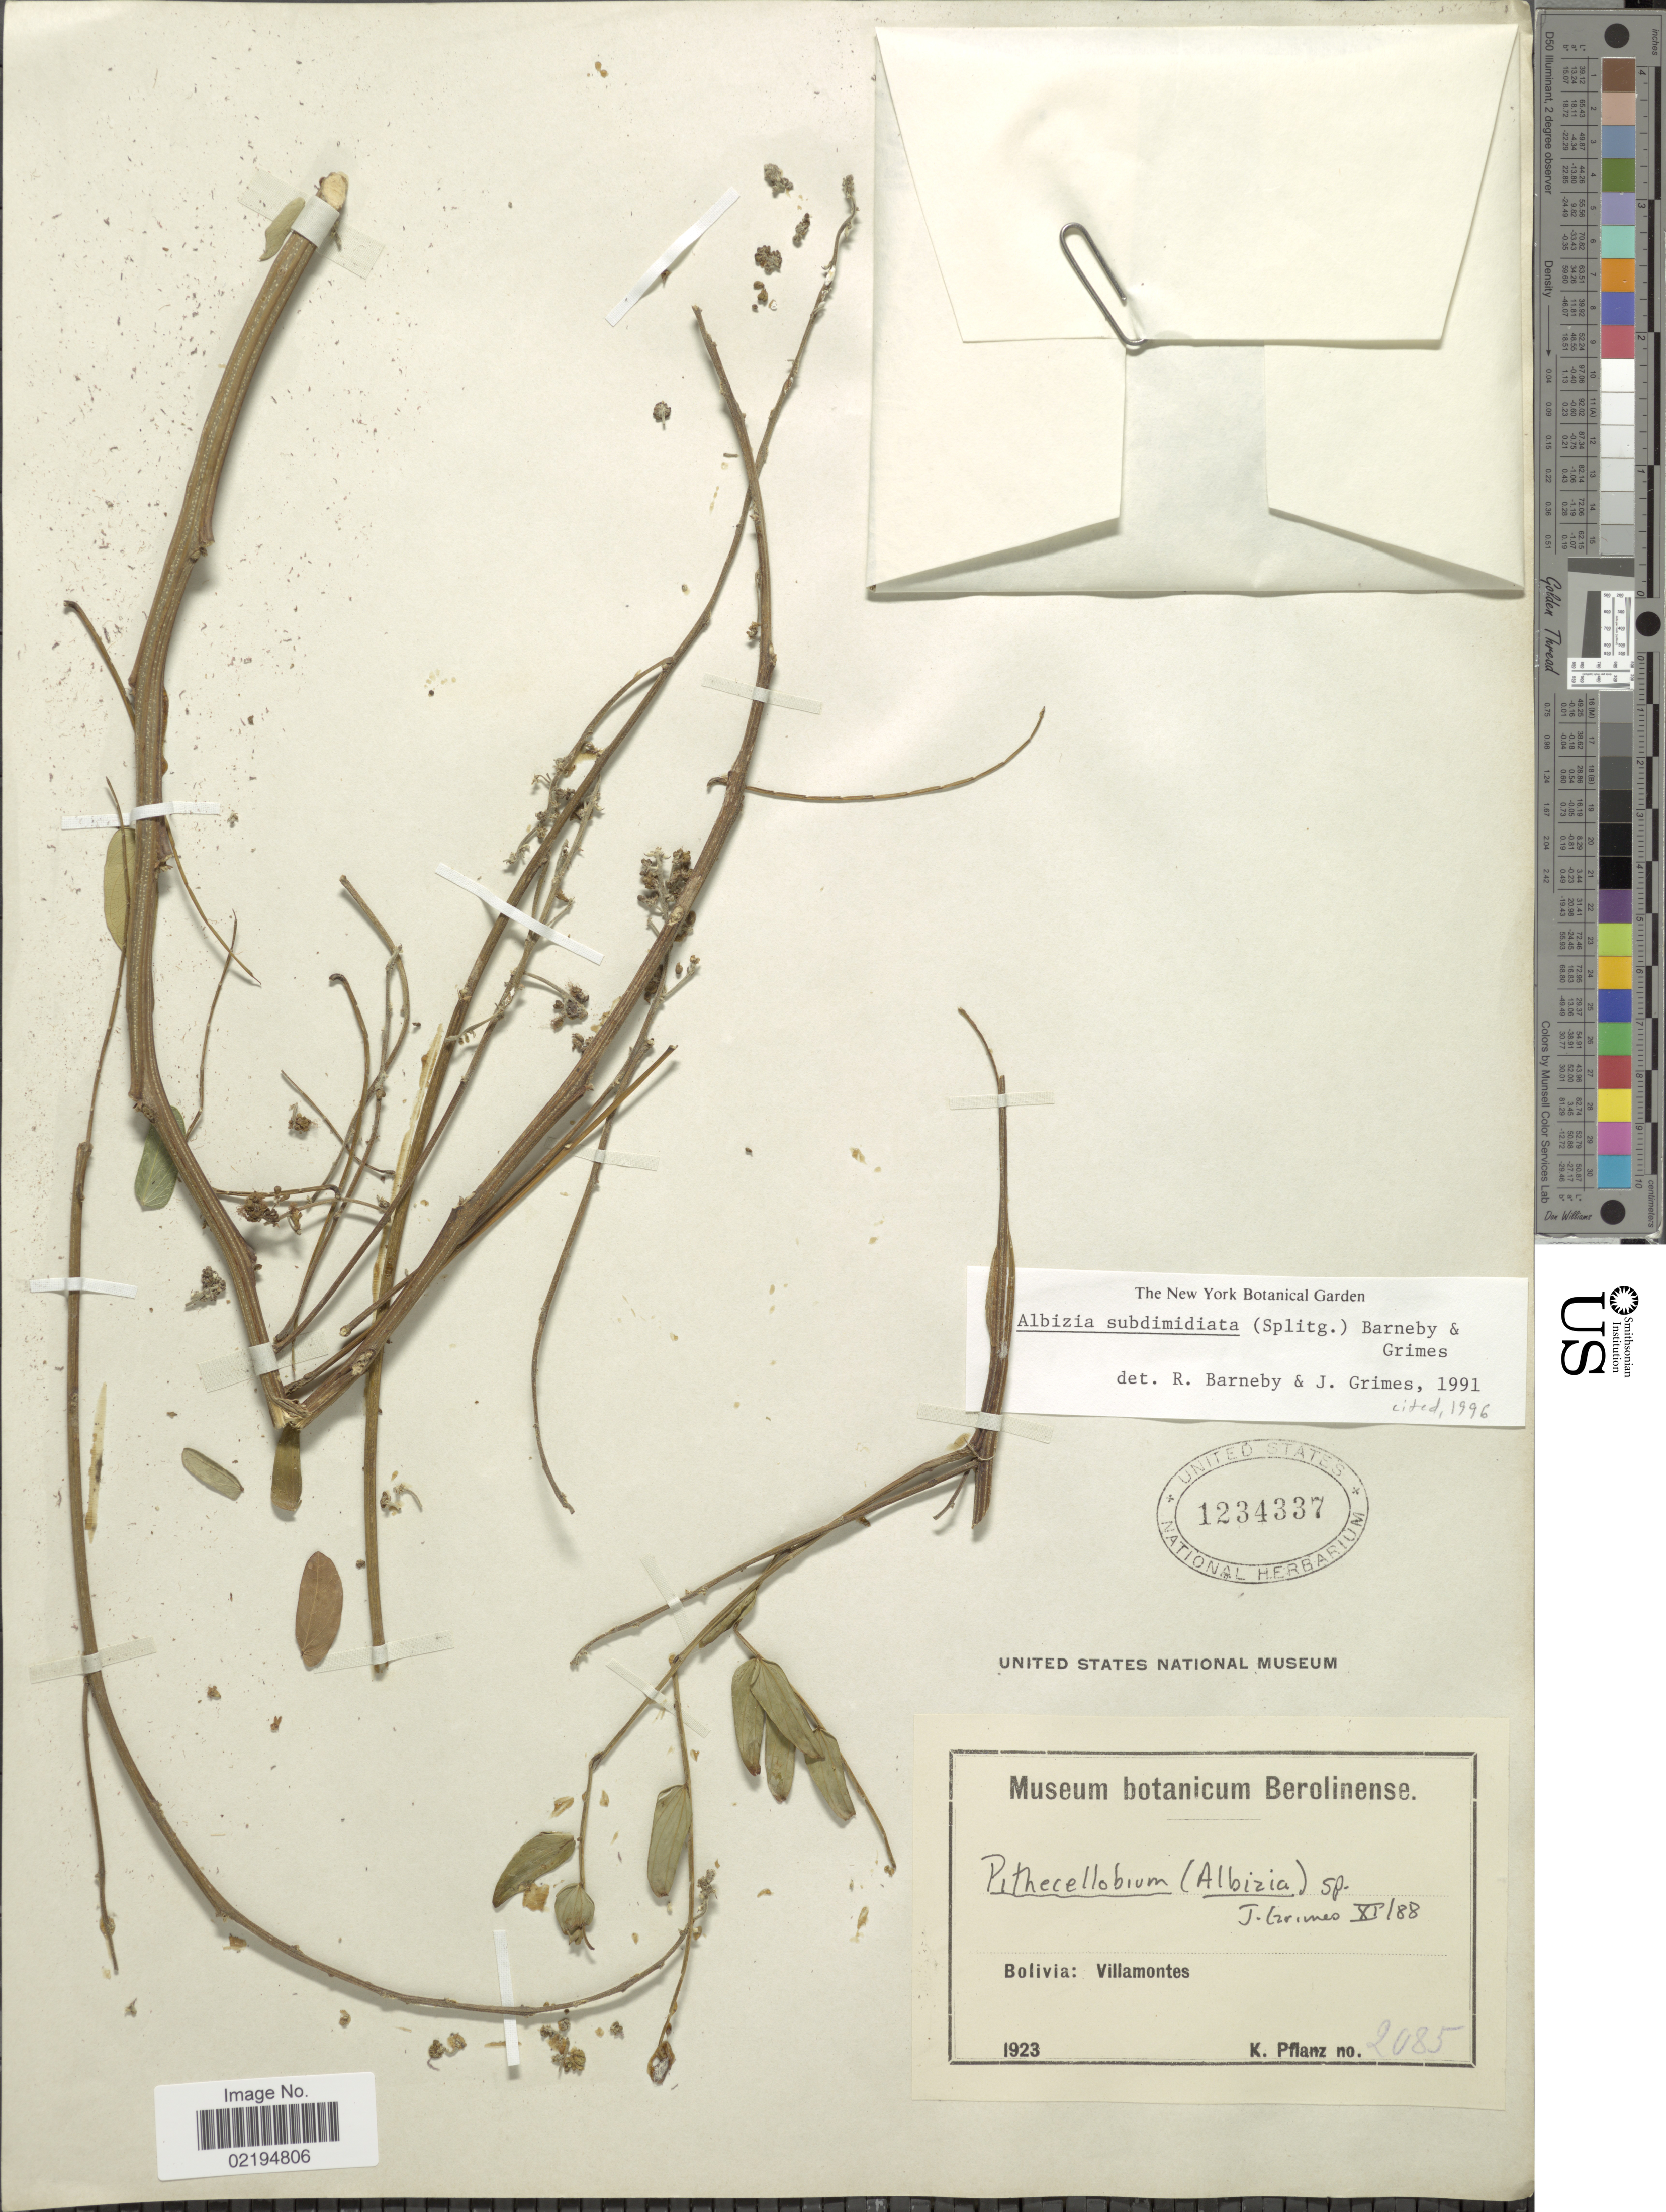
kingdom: Plantae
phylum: Tracheophyta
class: Magnoliopsida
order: Fabales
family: Fabaceae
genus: Pseudalbizzia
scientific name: Pseudalbizzia subdimidiata var. subdimidiata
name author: (Splitg.) Koenen & Duno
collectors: K. Pflanz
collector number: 2085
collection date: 1923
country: Bolivia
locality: Villamontes.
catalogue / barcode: US 1234337